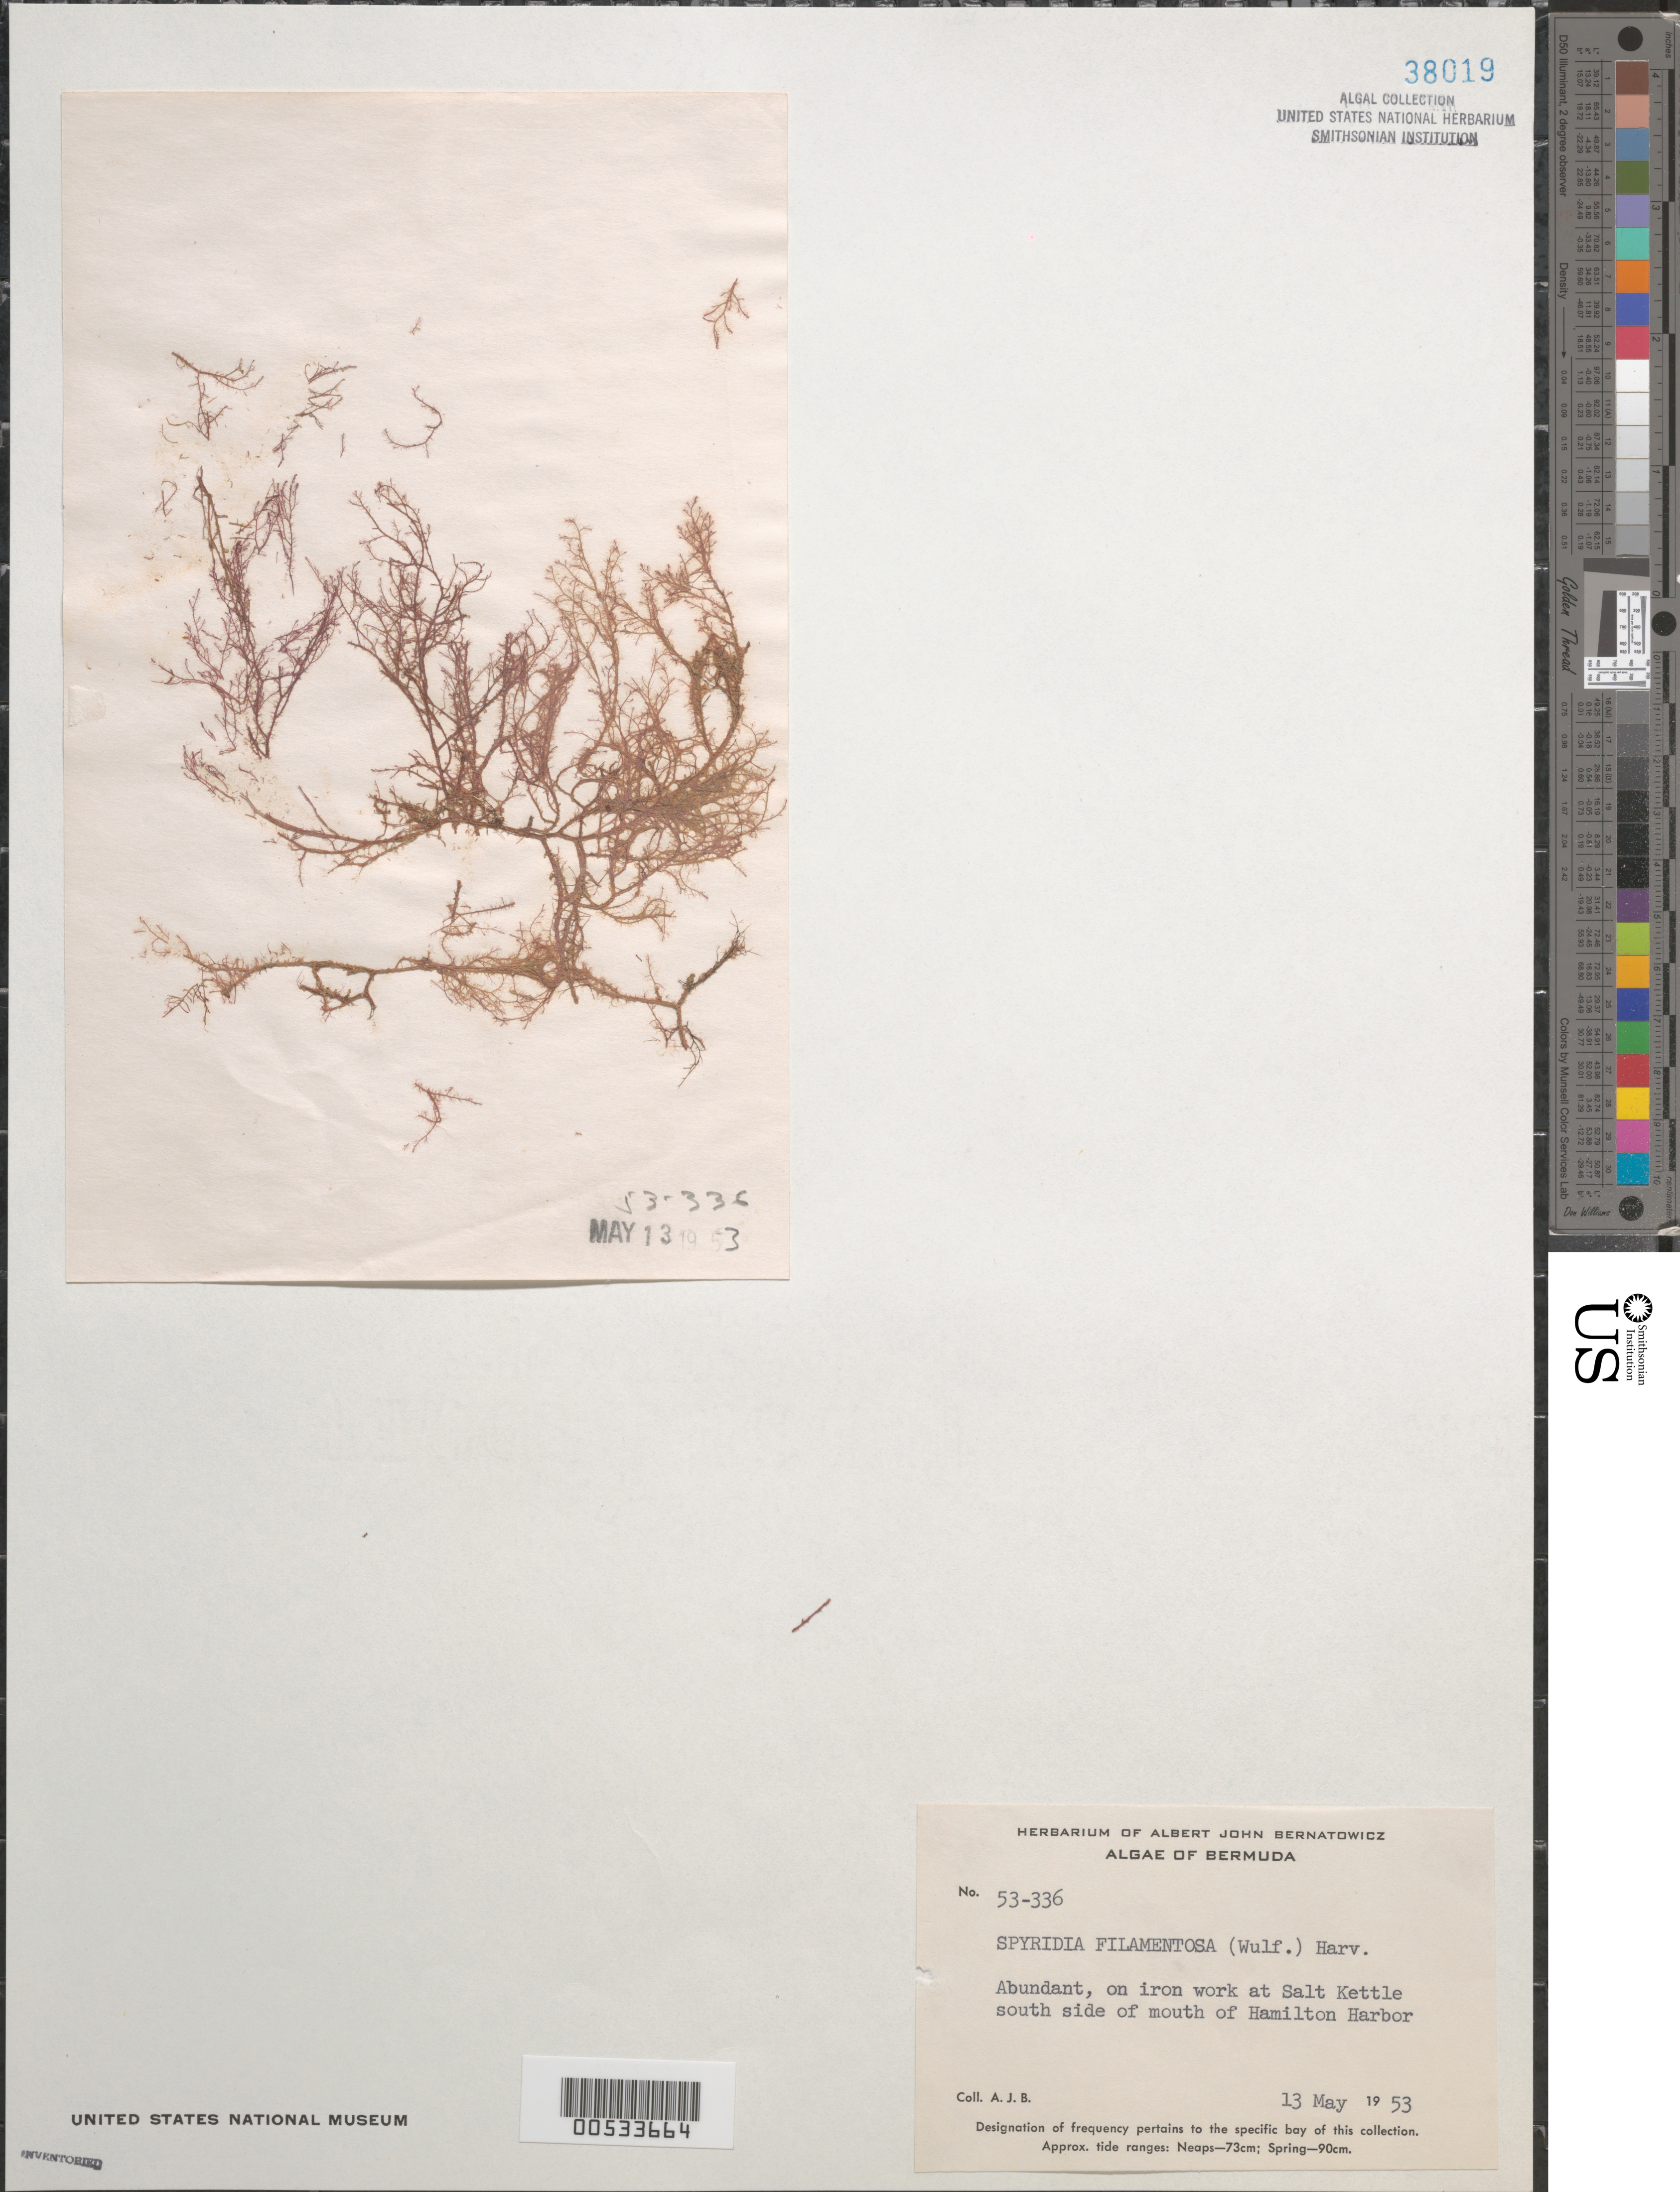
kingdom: Plantae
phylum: Rhodophyta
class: Florideophyceae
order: Ceramiales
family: Spyridiaceae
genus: Spyridia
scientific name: Spyridia filamentosa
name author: (Wulfen) Harv.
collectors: A. Bernatowicz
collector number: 53-336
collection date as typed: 13 May 1953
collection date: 1953-05-13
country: Bermuda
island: Bermuda Island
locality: Salt Kettle, Hamilton Harbor mouth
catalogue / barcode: US 38019